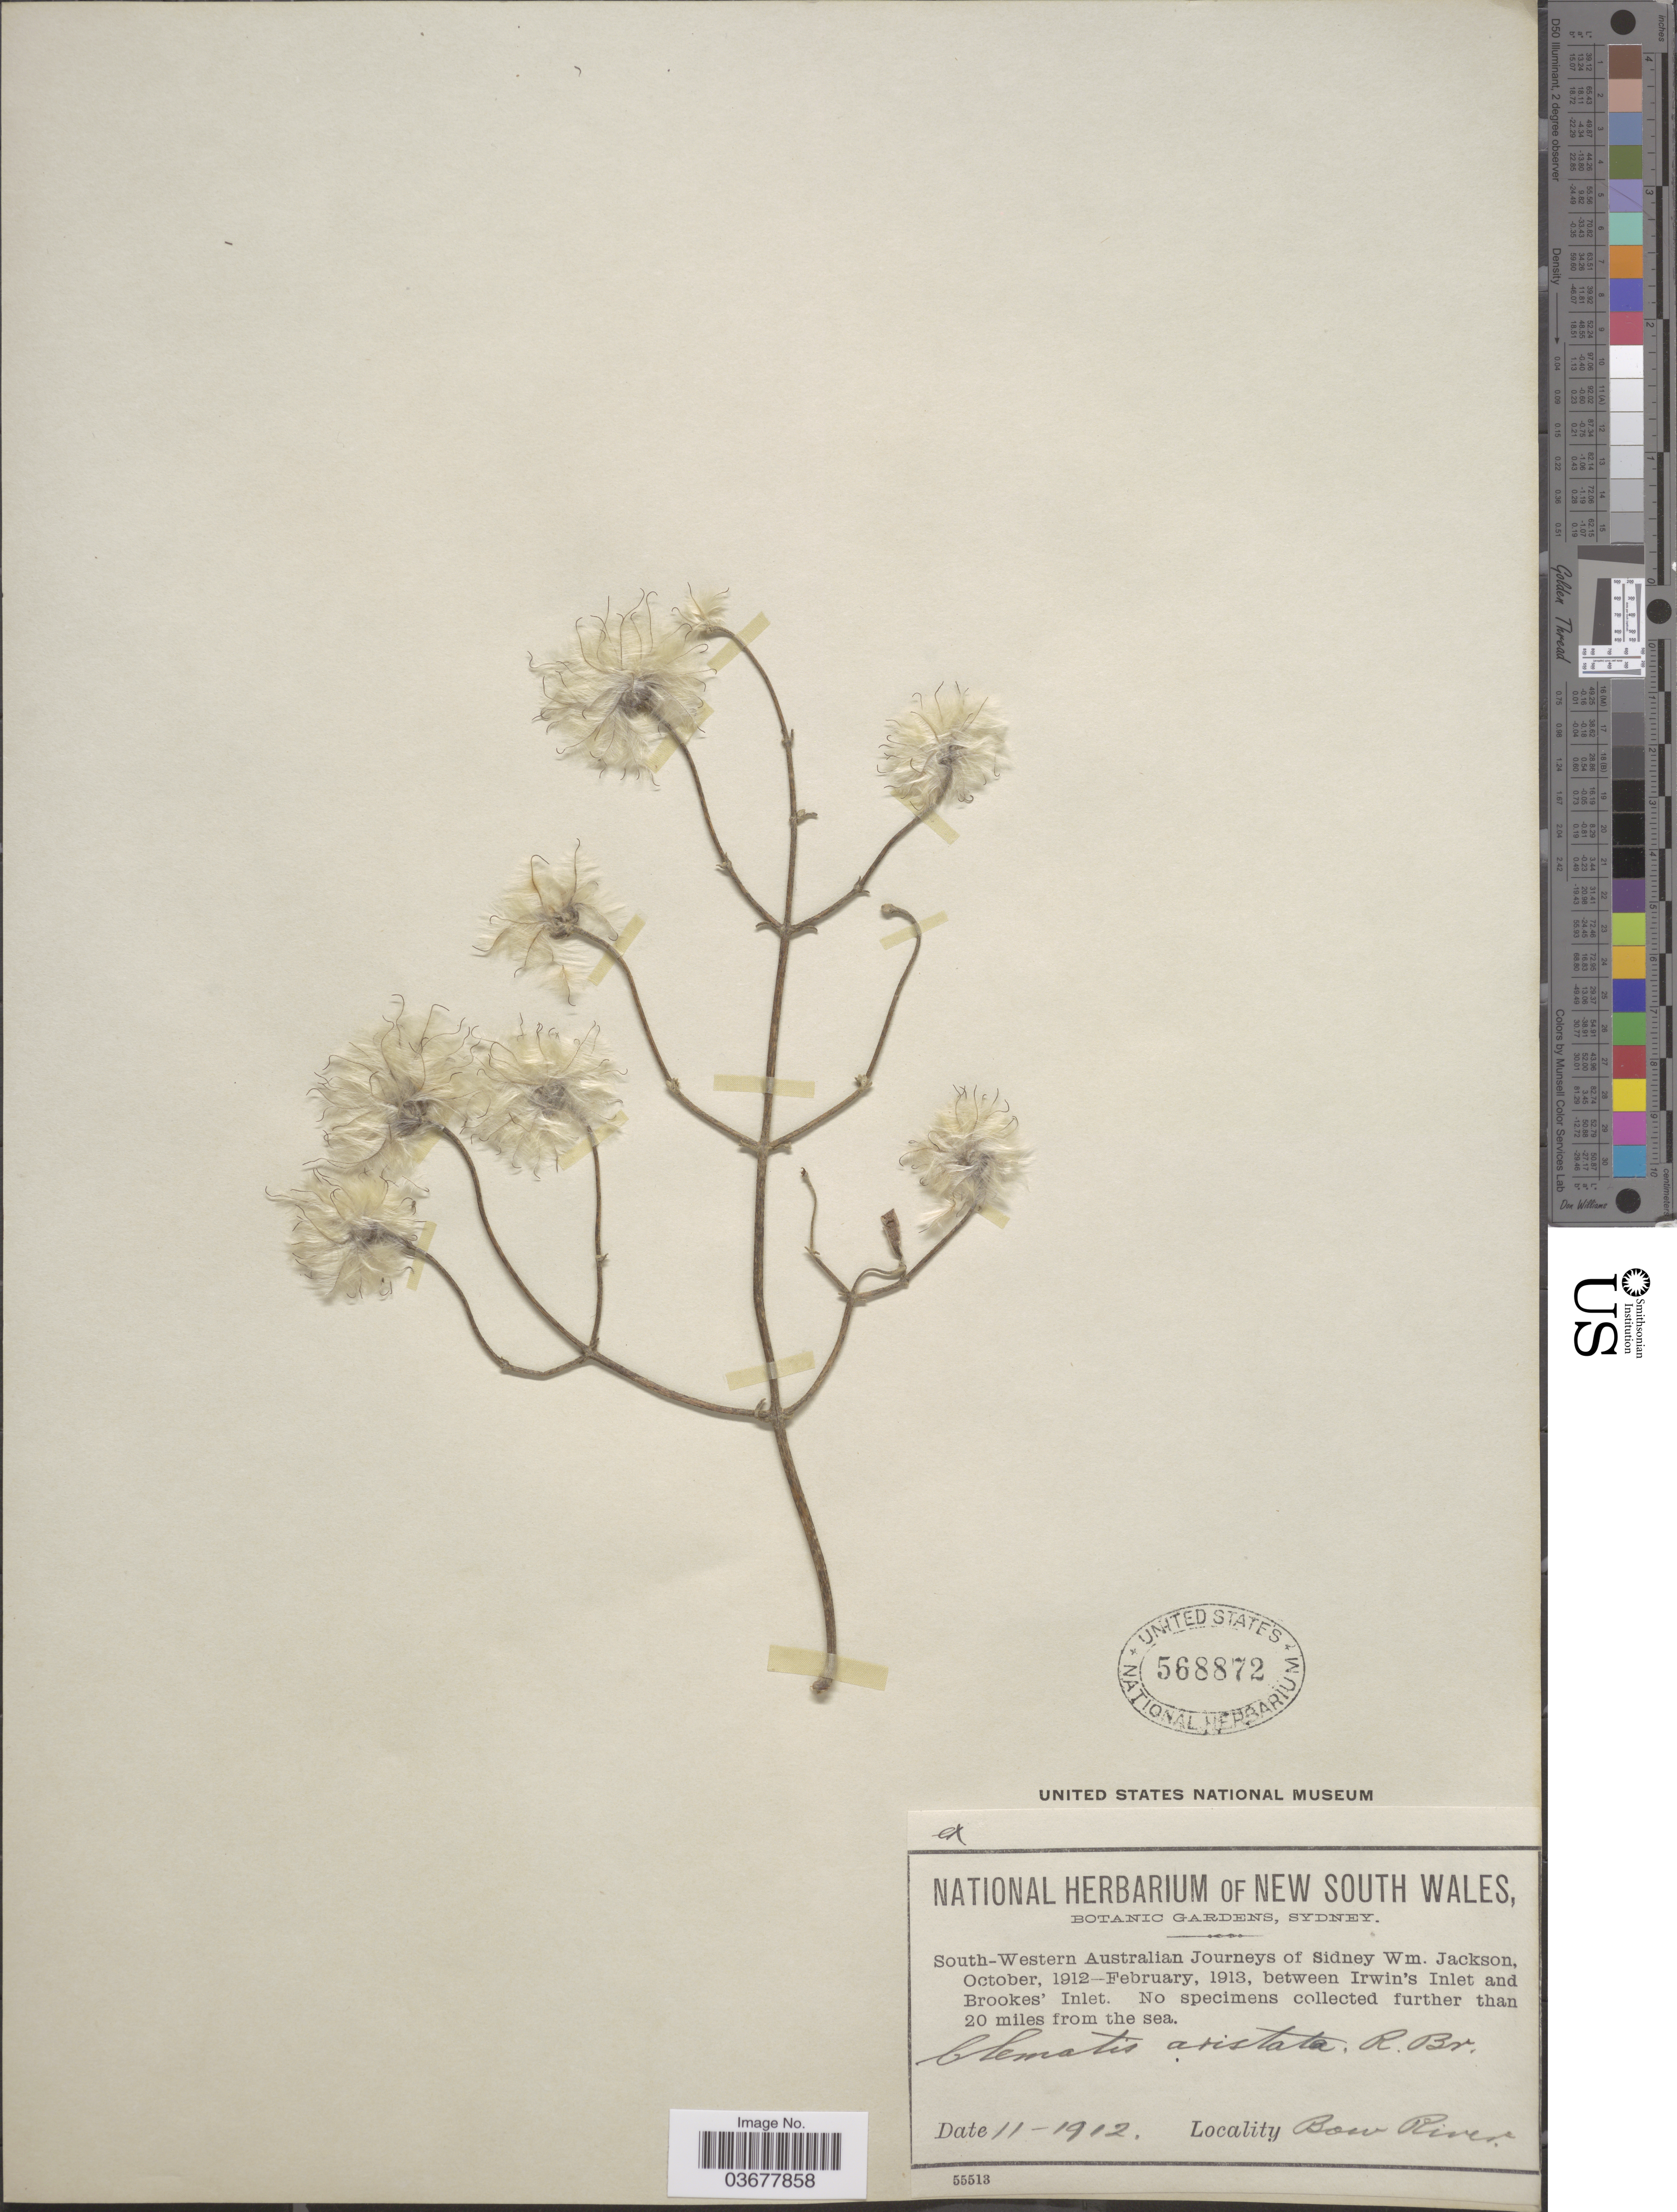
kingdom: Plantae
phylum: Tracheophyta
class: Magnoliopsida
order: Ranunculales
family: Ranunculaceae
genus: Clematis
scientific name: Clematis aristata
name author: R. Br. ex Ker Gawl.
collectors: Jackson, S. W.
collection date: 1912-11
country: Australia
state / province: New South Wales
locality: Between Irwin's Inlet and Brookes' Inlet. Bow Rriver.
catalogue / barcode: US 568872